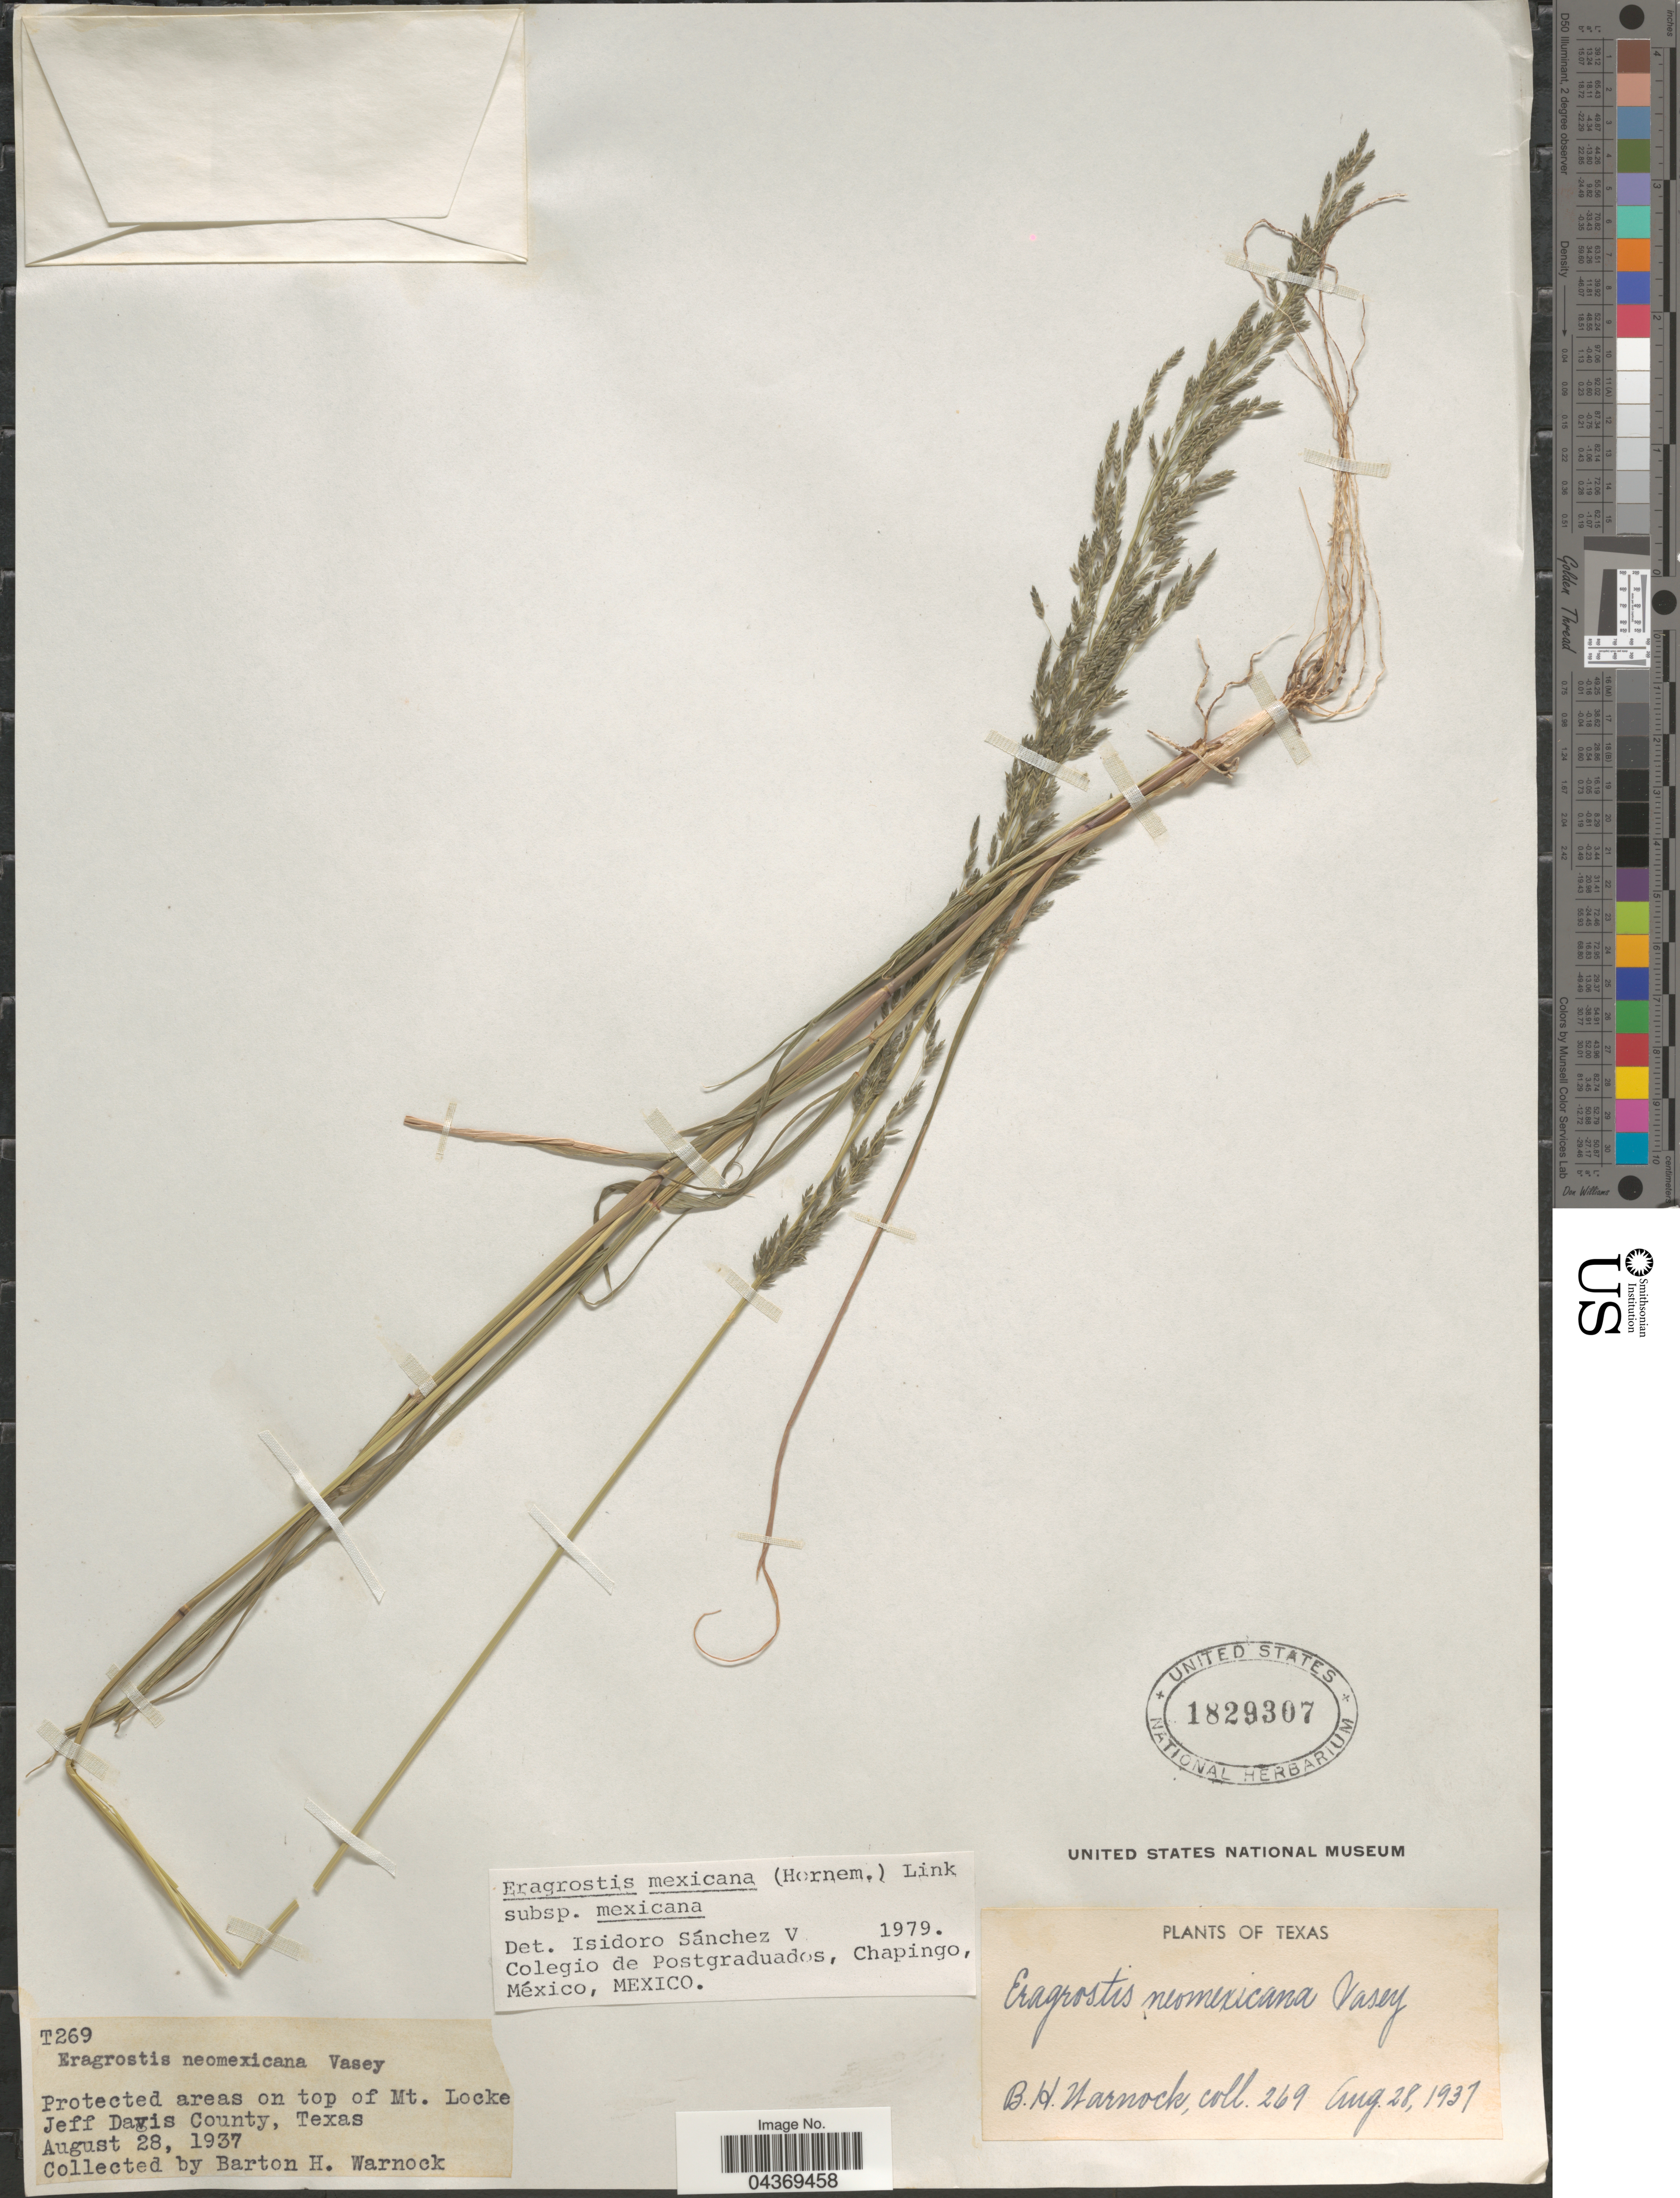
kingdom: Plantae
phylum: Tracheophyta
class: Liliopsida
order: Poales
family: Poaceae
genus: Eragrostis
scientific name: Eragrostis mexicana subsp. mexicana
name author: (Hornem.) Link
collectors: B. H. Warnock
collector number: T269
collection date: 1937-08-28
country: United States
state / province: Texas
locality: On top of Mt. Locke. Jeff Davis County.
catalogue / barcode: US 1829307